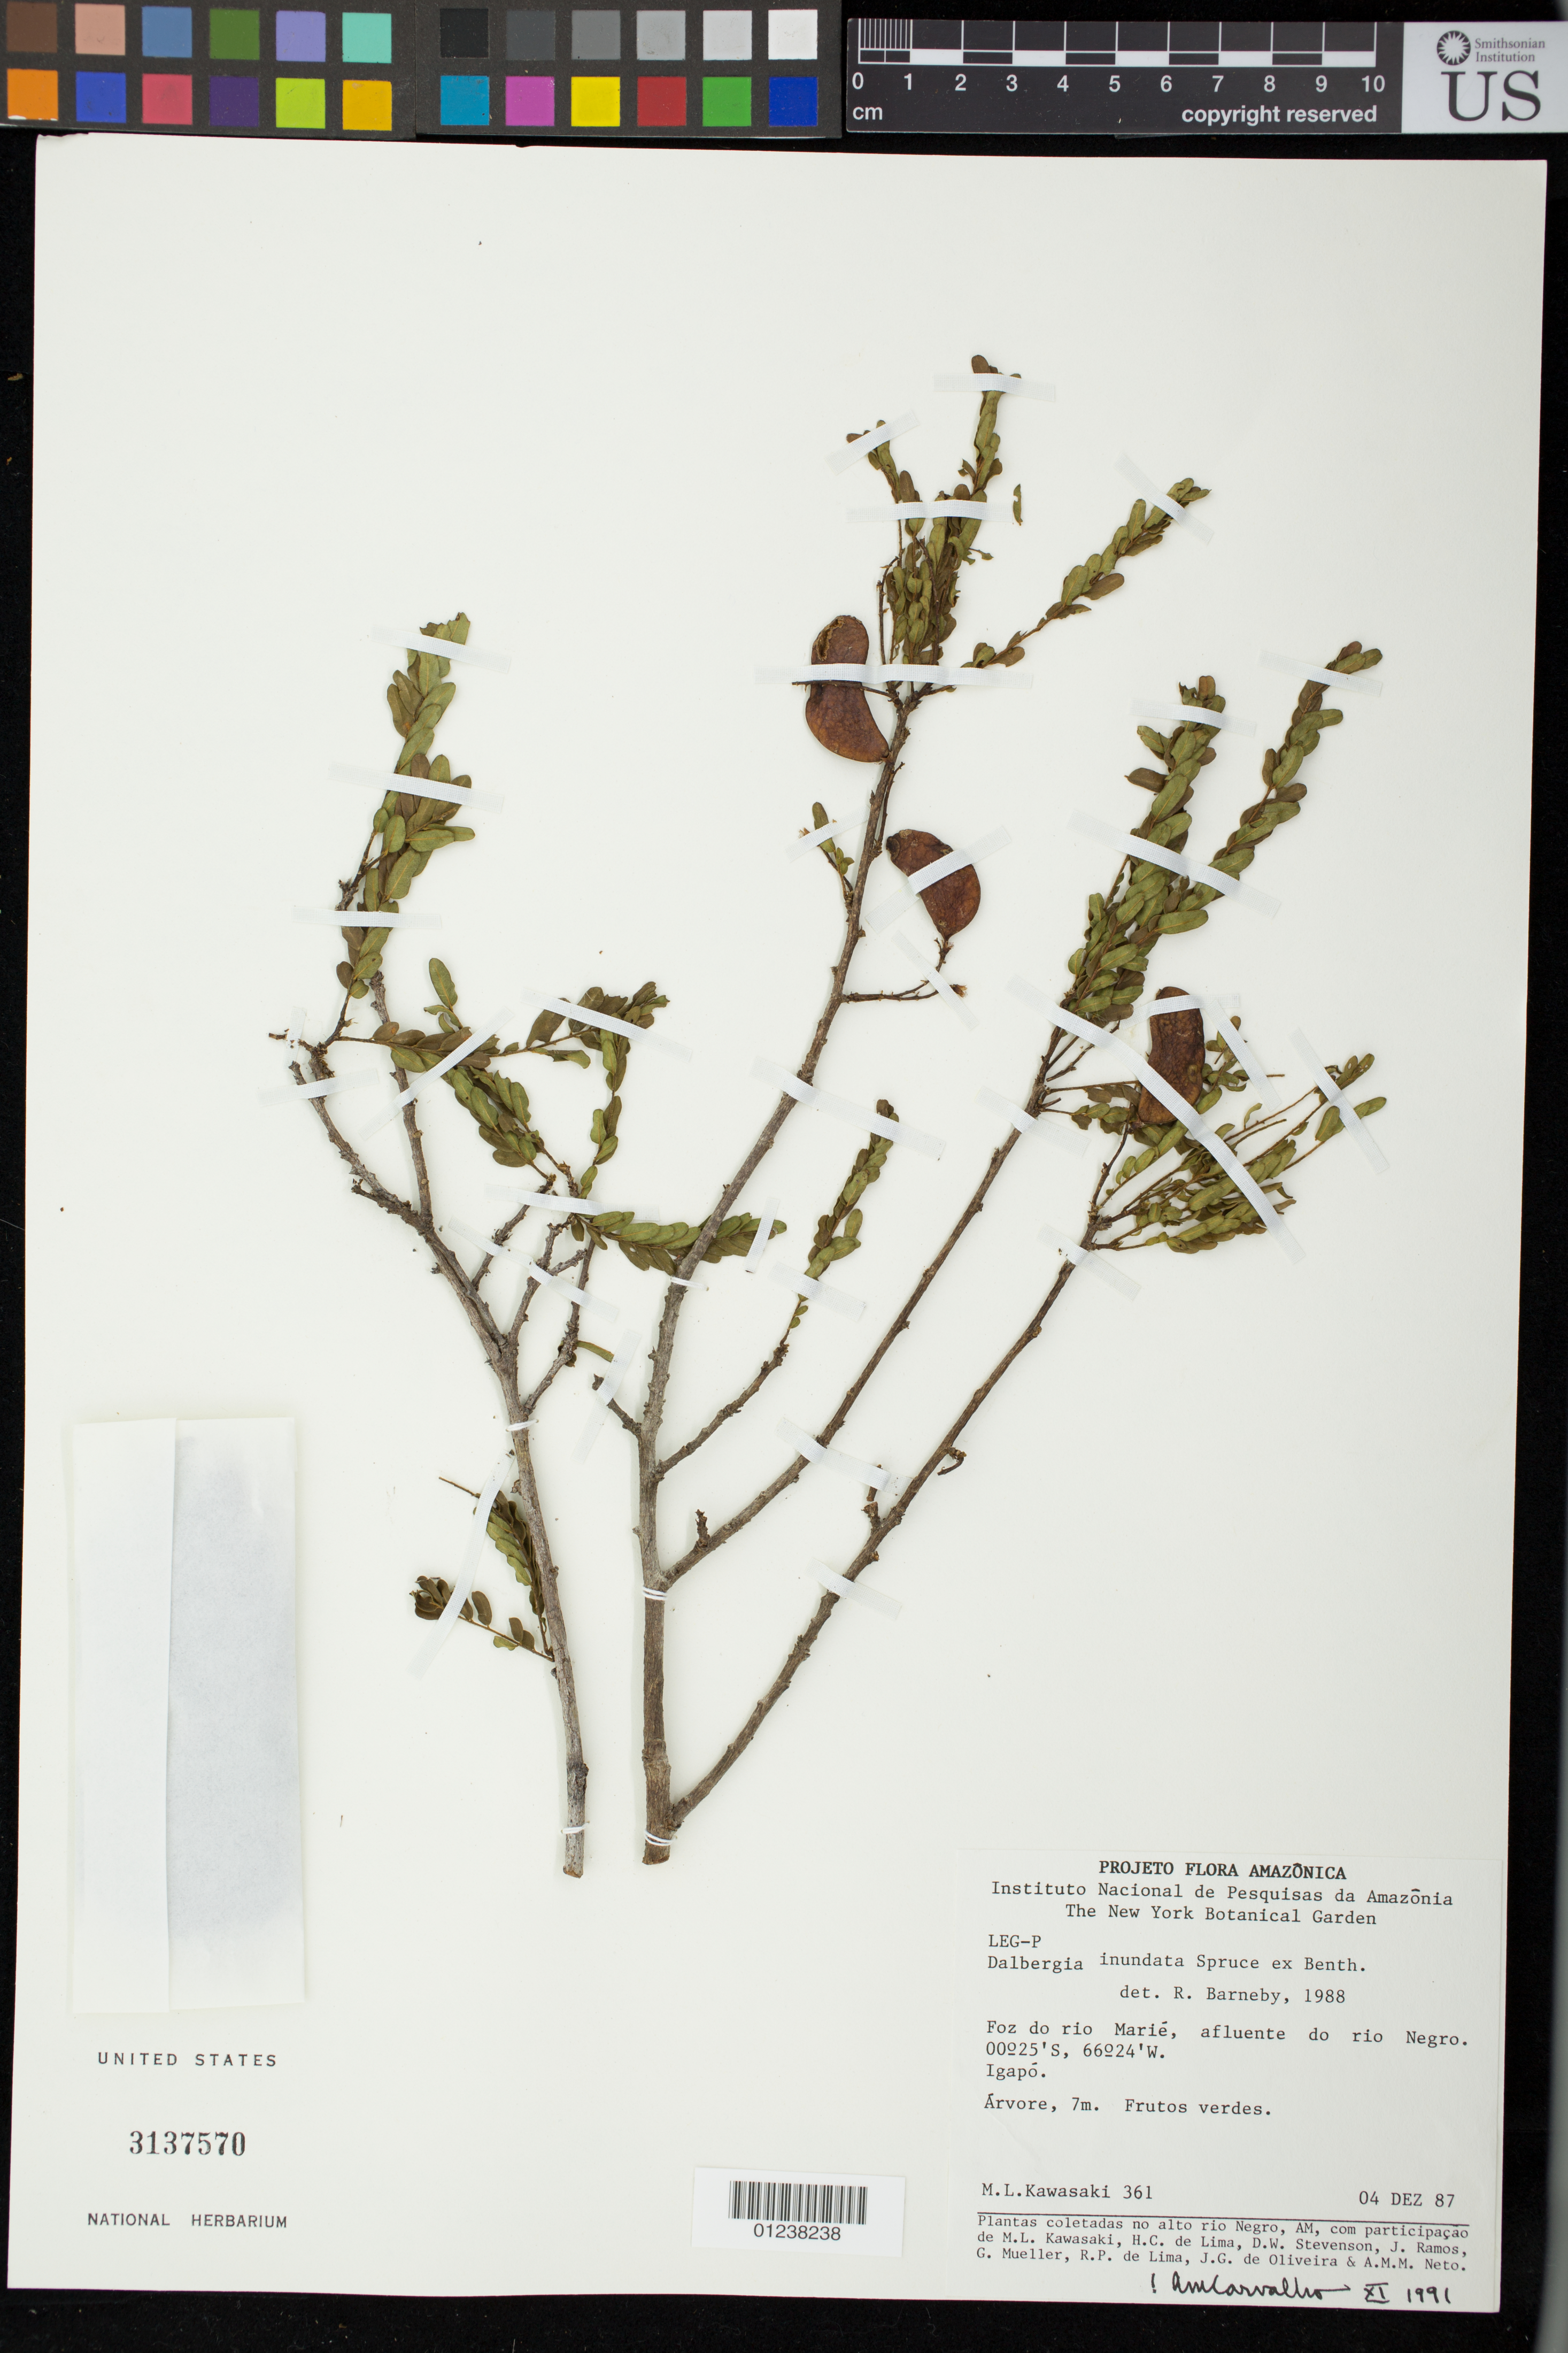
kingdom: Plantae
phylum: Tracheophyta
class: Magnoliopsida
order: Fabales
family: Fabaceae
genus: Dalbergia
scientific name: Dalbergia inundata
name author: Benth.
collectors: M. Kawasaki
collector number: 361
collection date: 1987-12-04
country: Brazil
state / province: Amazonas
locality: Foz do rio Marie, afluente do rio Negro. Igapo.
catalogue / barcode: US 3137570